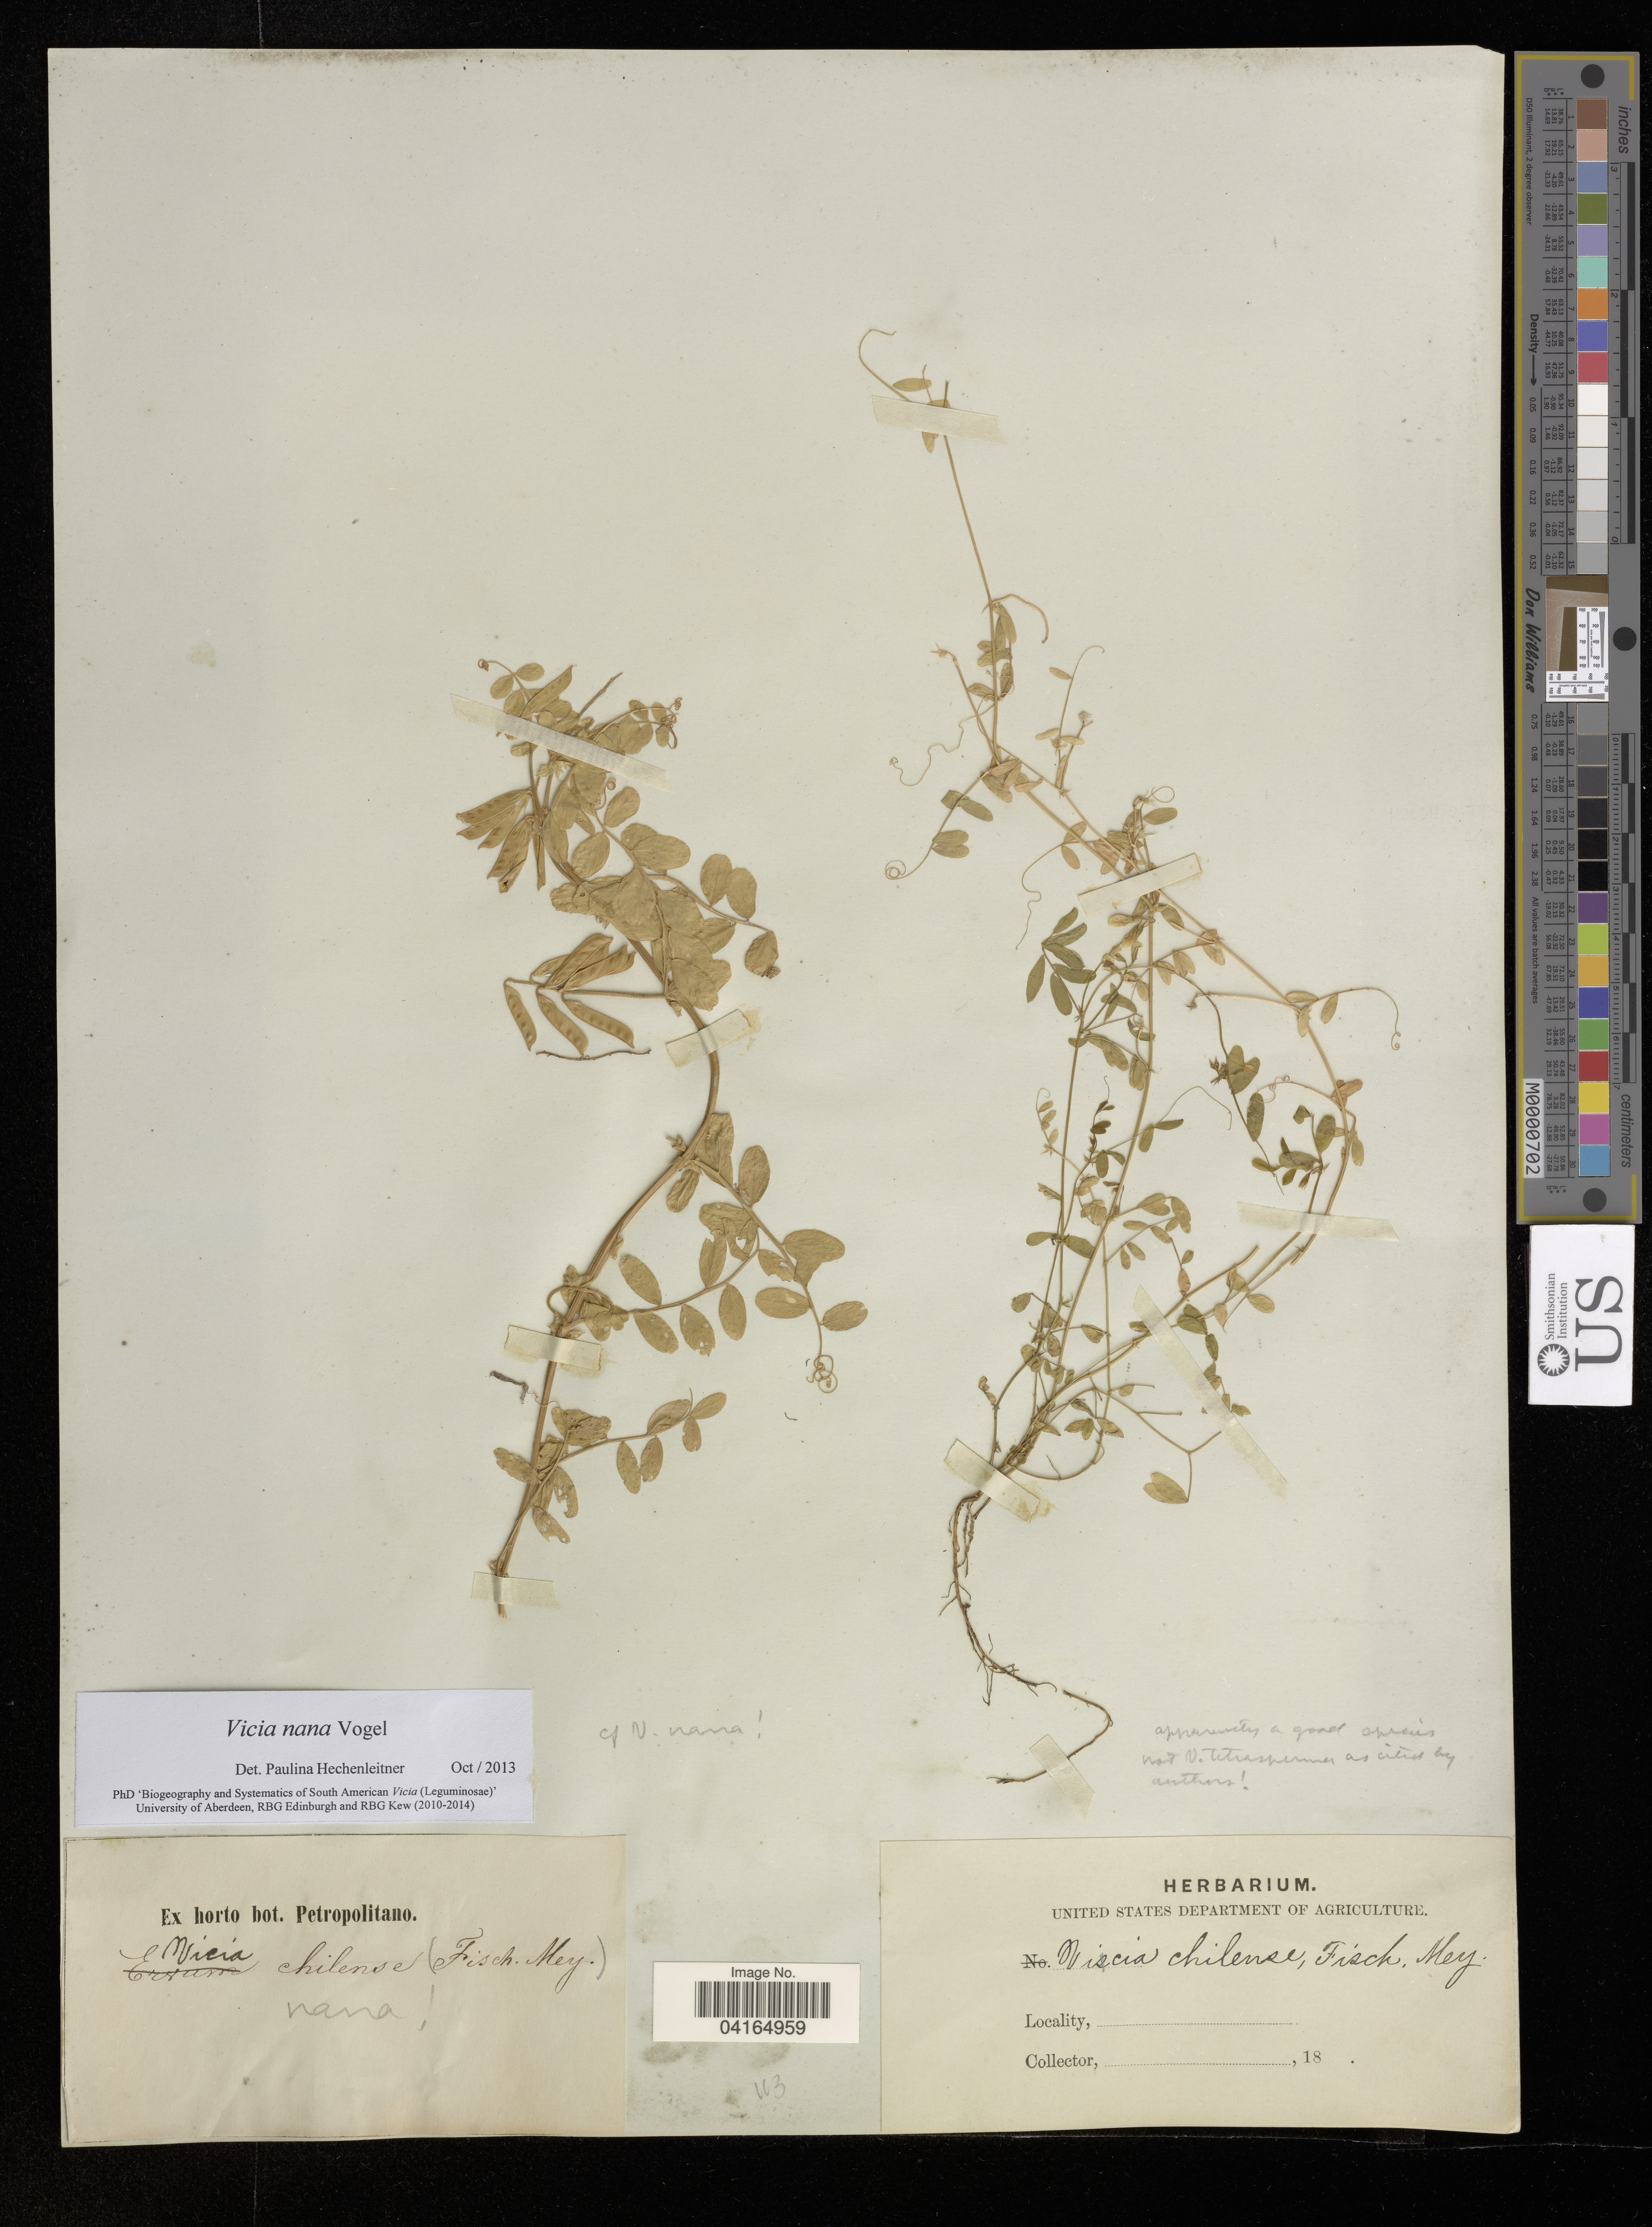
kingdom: Plantae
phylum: Tracheophyta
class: Magnoliopsida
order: Fabales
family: Fabaceae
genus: Vicia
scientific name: Vicia nana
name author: Vogel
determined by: Hechenleitner, Paulina, RBG Edinburgh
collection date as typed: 18??